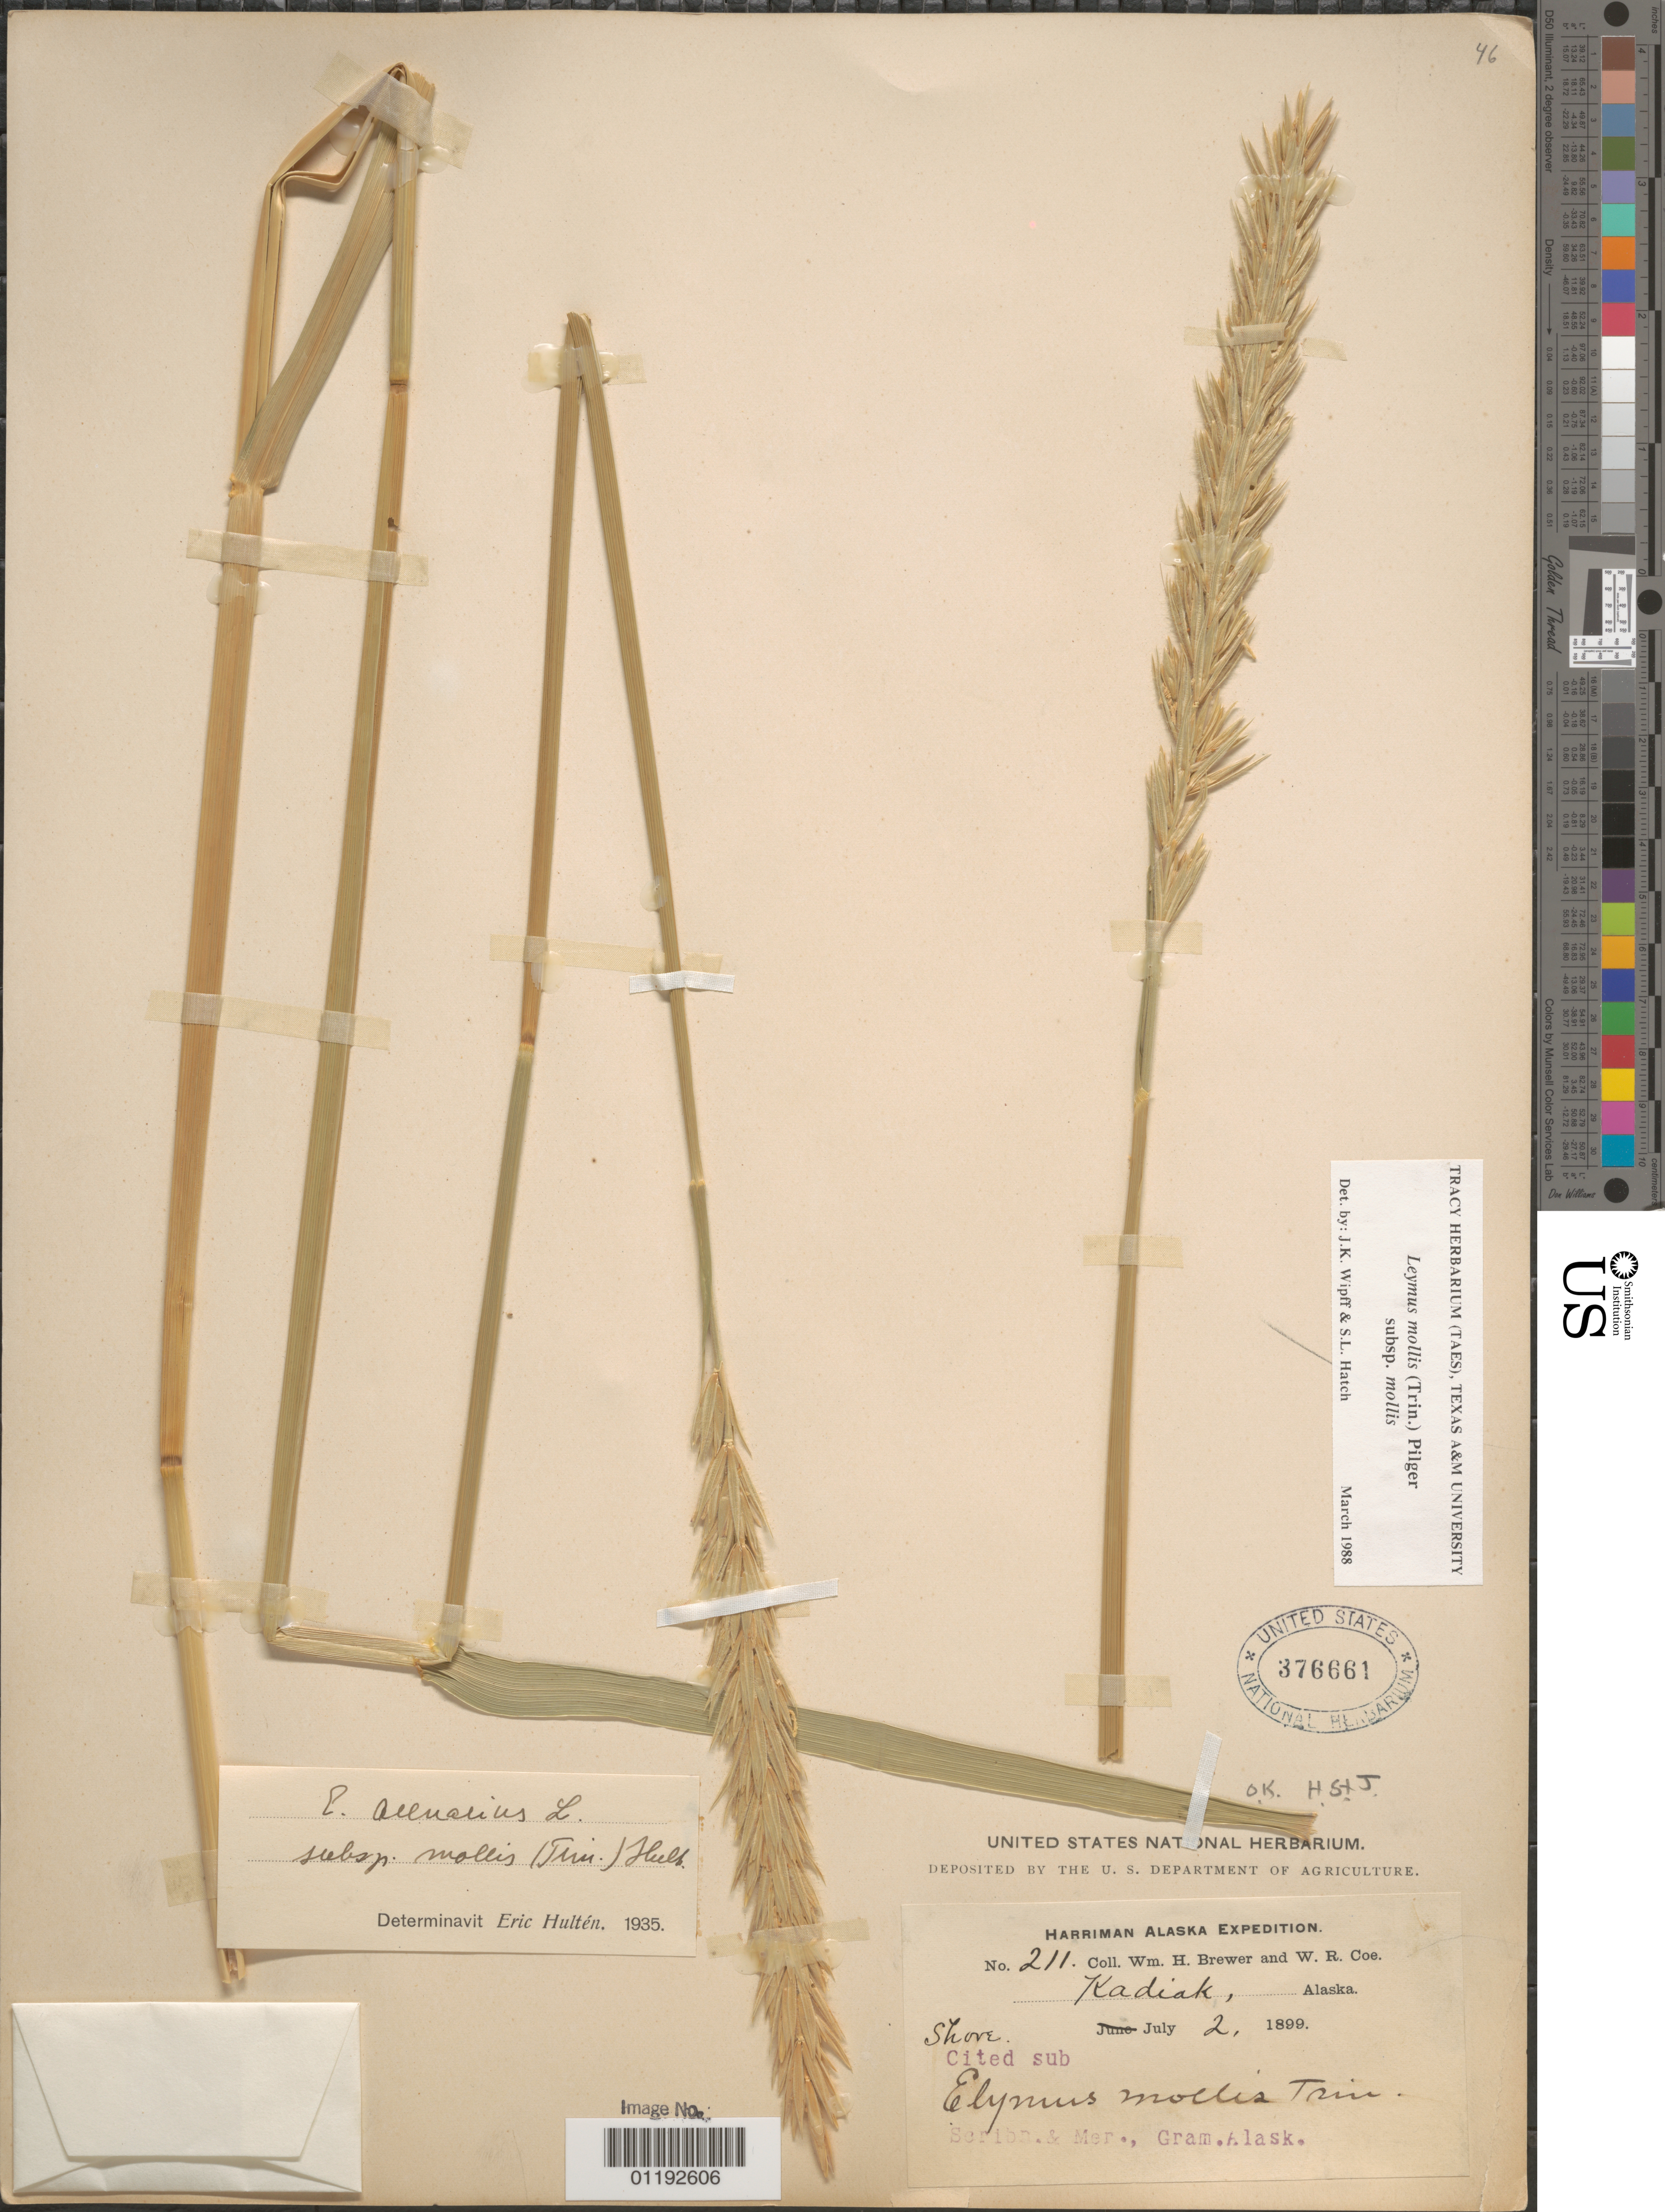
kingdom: Plantae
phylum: Tracheophyta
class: Liliopsida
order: Poales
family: Poaceae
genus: Leymus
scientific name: Leymus mollis subsp. mollis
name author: (Trin.) Pilg.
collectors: W. H. Brewer & W. Coe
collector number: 211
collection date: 1899-07-02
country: United States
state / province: Alaska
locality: Kadiak.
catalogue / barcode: US 376661